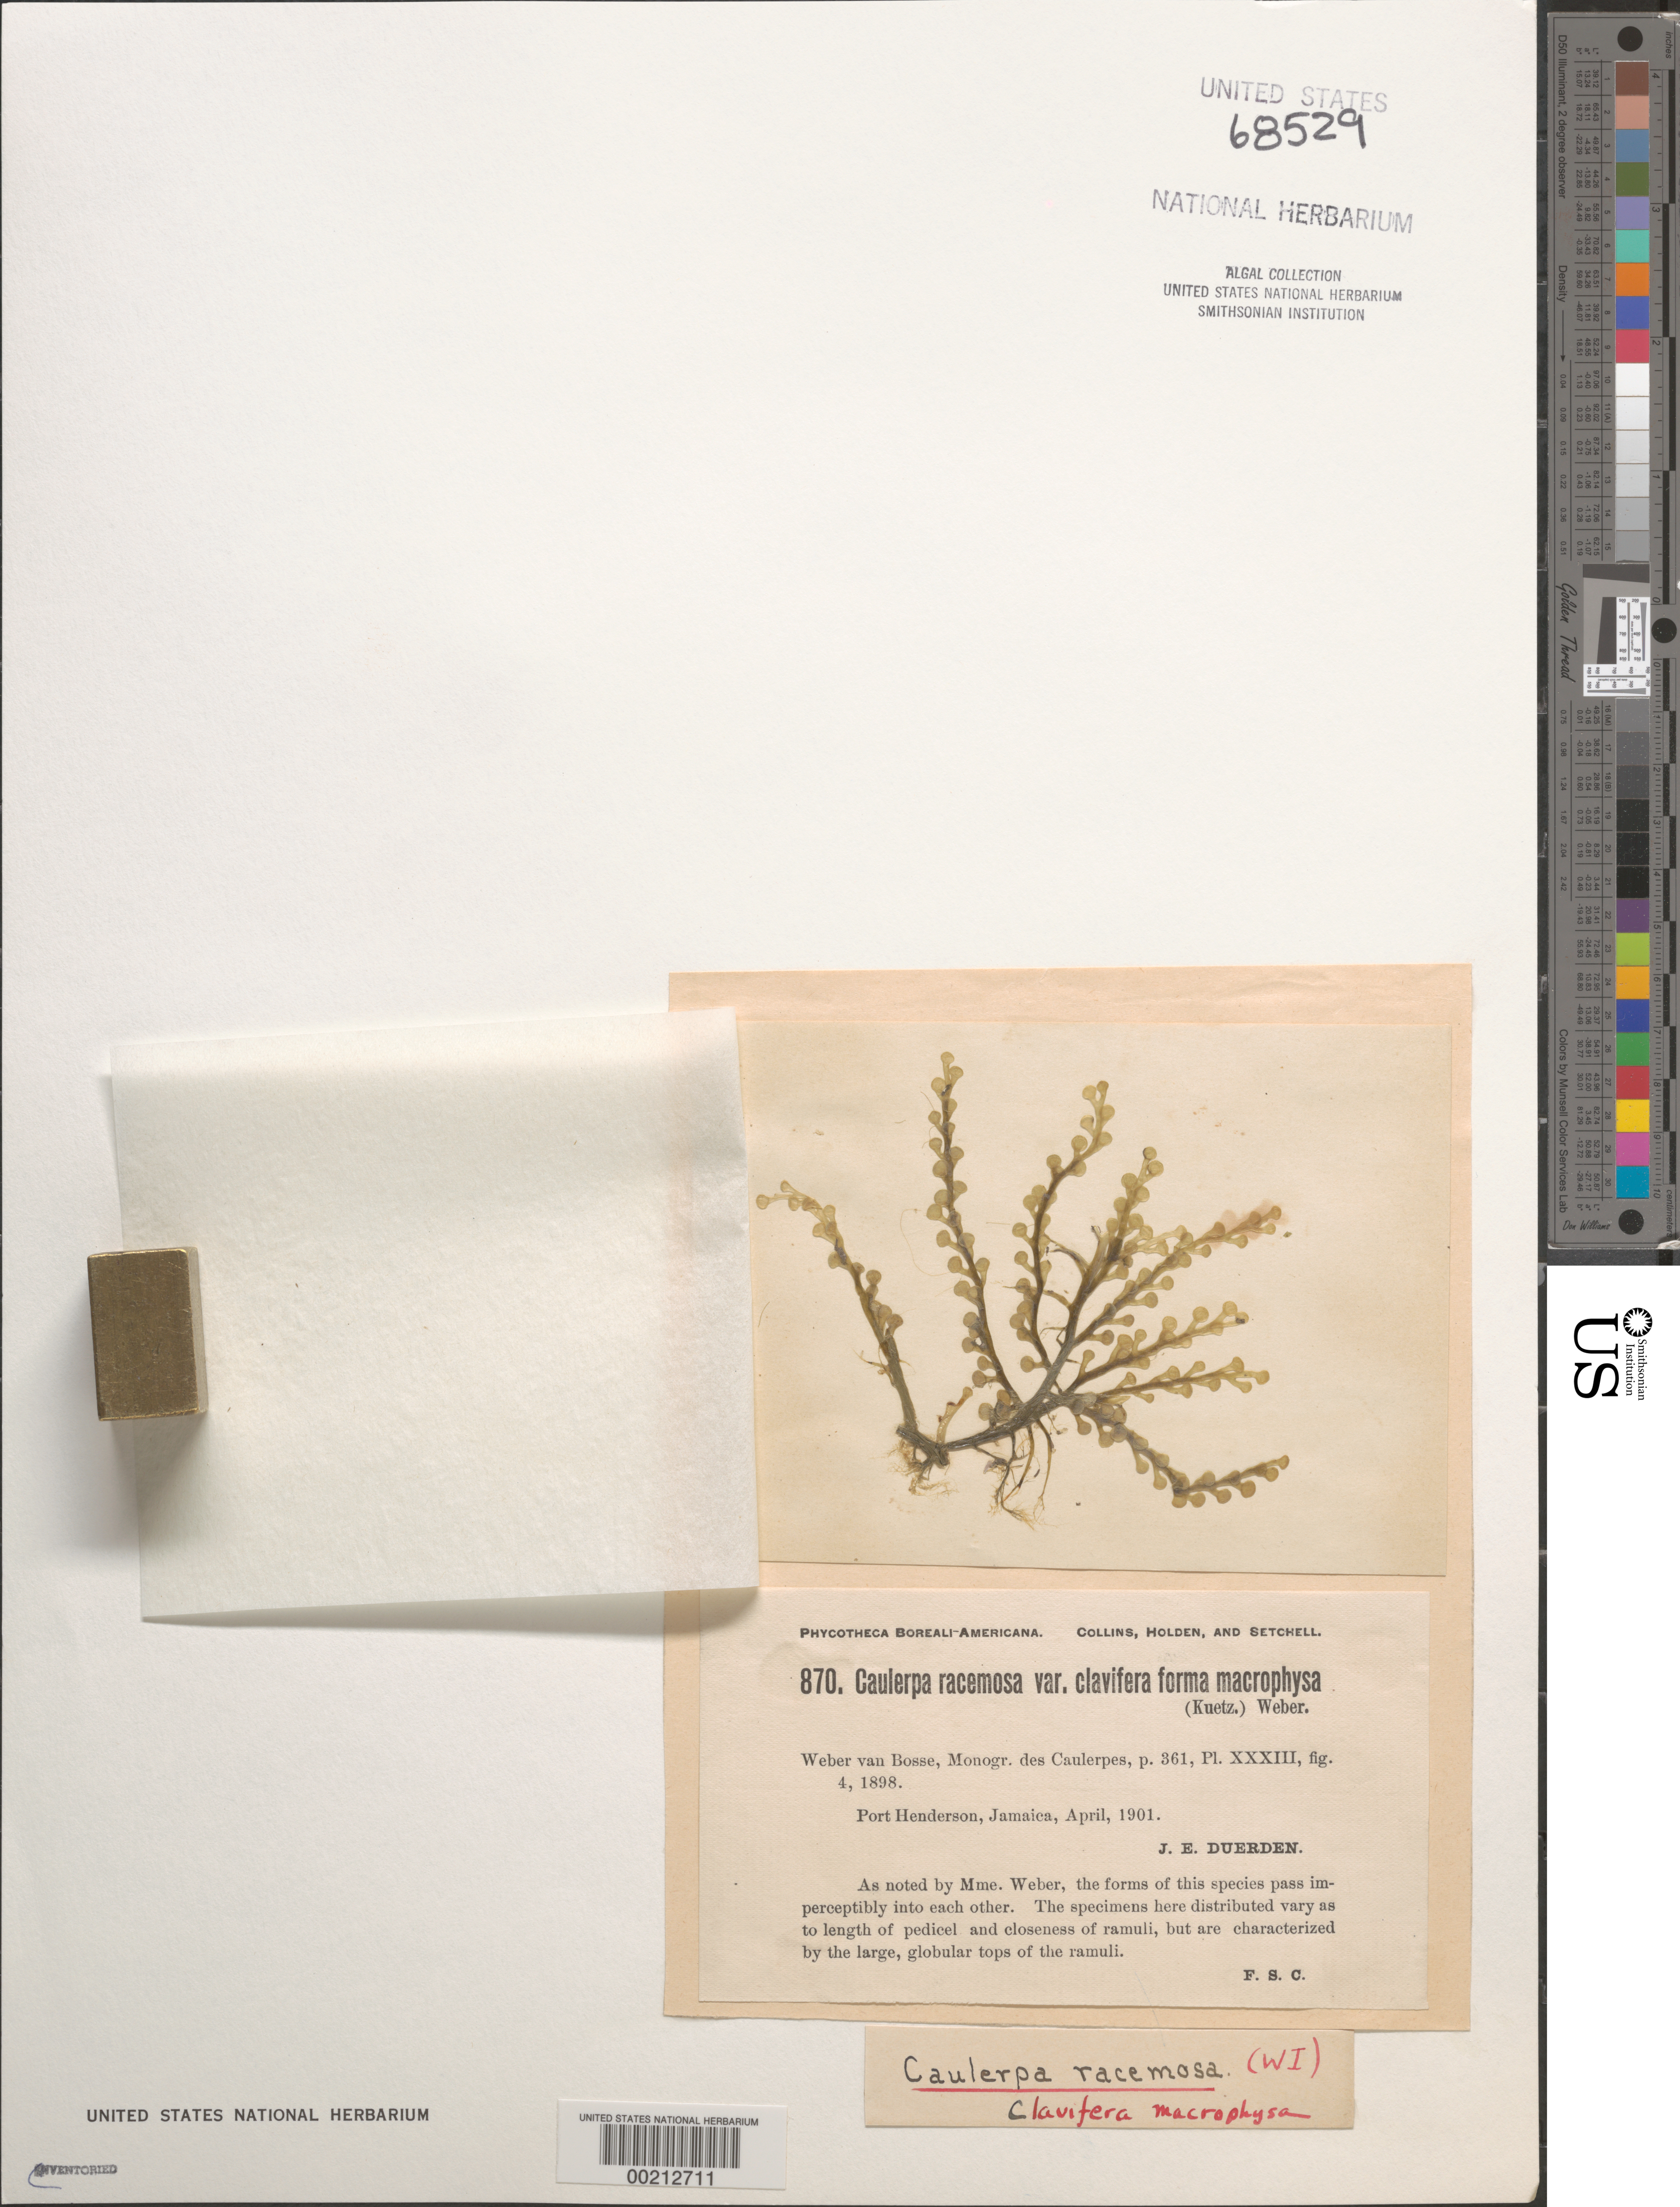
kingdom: Plantae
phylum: Chlorophyta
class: Ulvophyceae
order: Bryopsidales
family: Caulerpaceae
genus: Caulerpa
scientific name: Caulerpa racemosa var. clavifera forma macrophysa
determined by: Collins, Frank S.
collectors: J. Duerden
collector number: PB-A 870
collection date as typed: Apr 1901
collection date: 1901-04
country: Jamaica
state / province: Saint Catherine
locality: Port henderson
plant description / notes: Collins, Holden & Setchell, Phycotheca Boreali-Americana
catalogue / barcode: US 68529